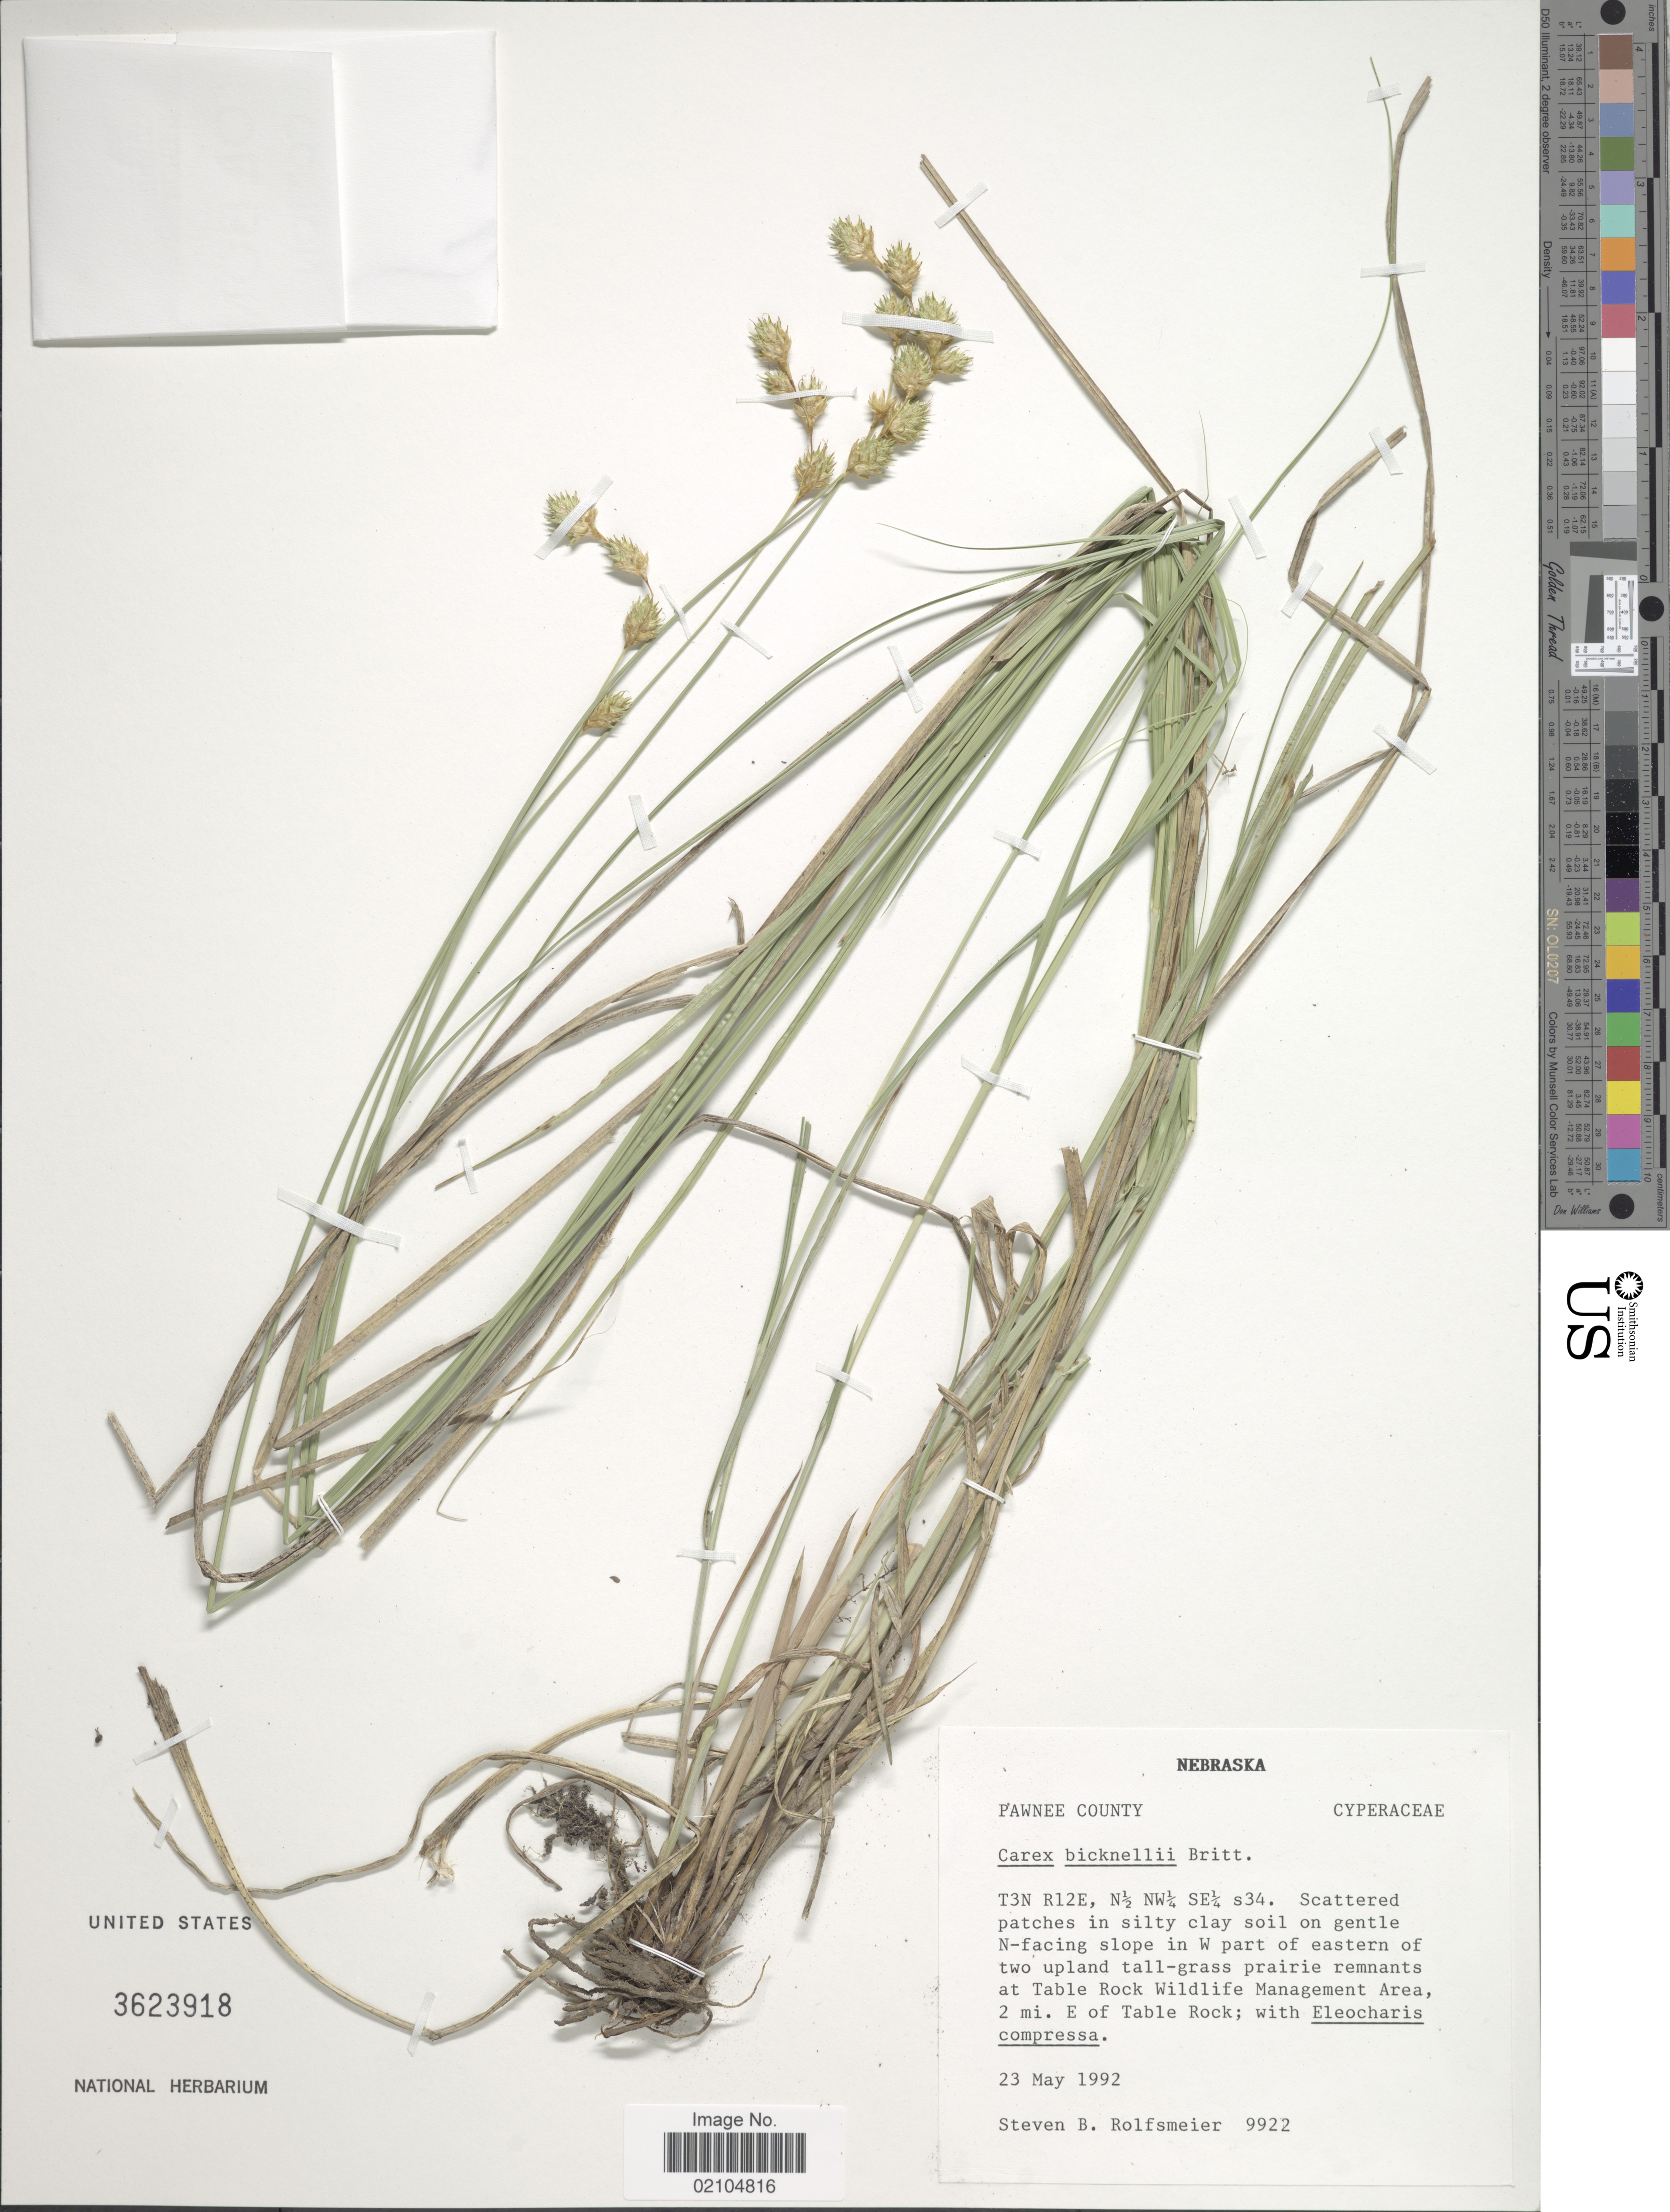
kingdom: Plantae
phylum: Tracheophyta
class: Liliopsida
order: Poales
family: Cyperaceae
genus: Carex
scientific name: Carex bicknellii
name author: Britton & A. Br.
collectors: S. Rolfsmeier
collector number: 9922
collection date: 1992-05-23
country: United States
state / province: Nebraska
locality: Pawnee County, T3N R12E, N1/2, NW1/4 SE1/4 s34, on gentle N-facing slope in W part of eastern of two upland prairie remnants at Table Rock Wildlife Management Area, 2 mi. E of Table Rock.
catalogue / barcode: US 3623918